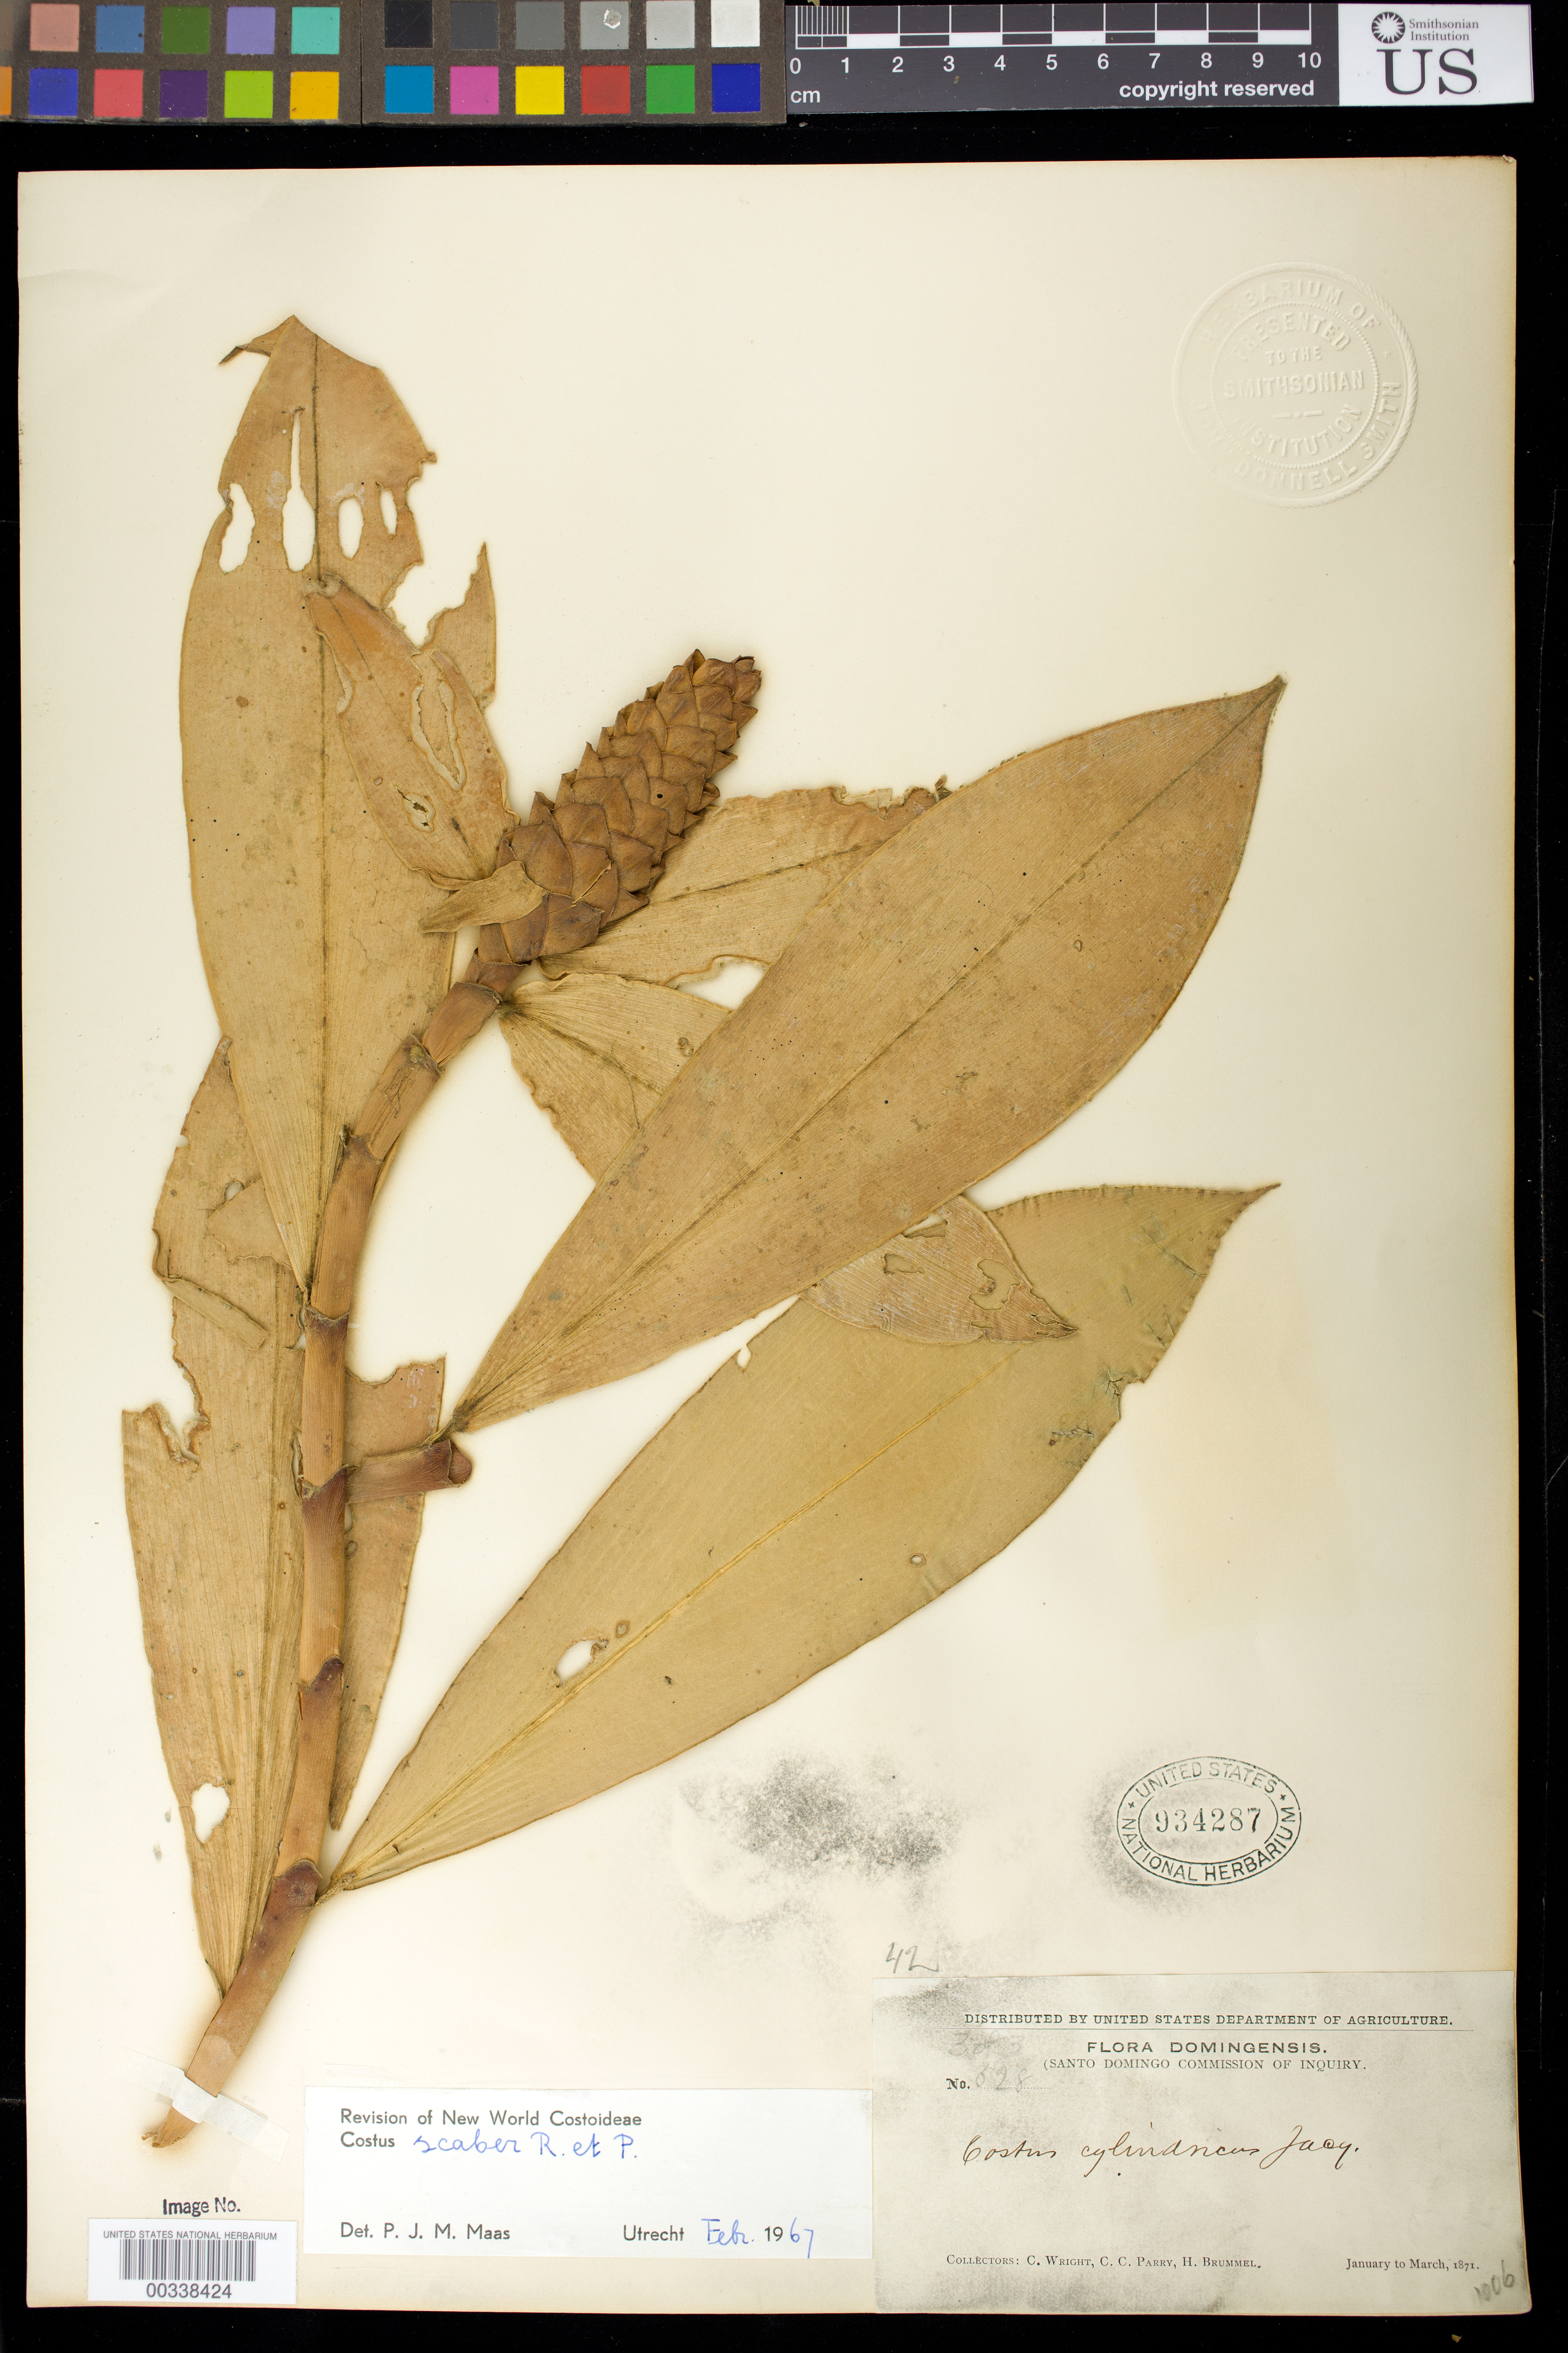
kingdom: Plantae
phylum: Tracheophyta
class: Liliopsida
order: Zingiberales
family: Costaceae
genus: Costus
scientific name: Costus scaber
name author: Ruiz & Pav.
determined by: Maas, Paul J. M.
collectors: C. Wright, C. C. Parry & H. Brummel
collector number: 528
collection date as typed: Jan 1871 to -- Mar 1871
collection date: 1871-01/1871-03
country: Dominican Republic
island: Hispaniola Island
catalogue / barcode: US 934287